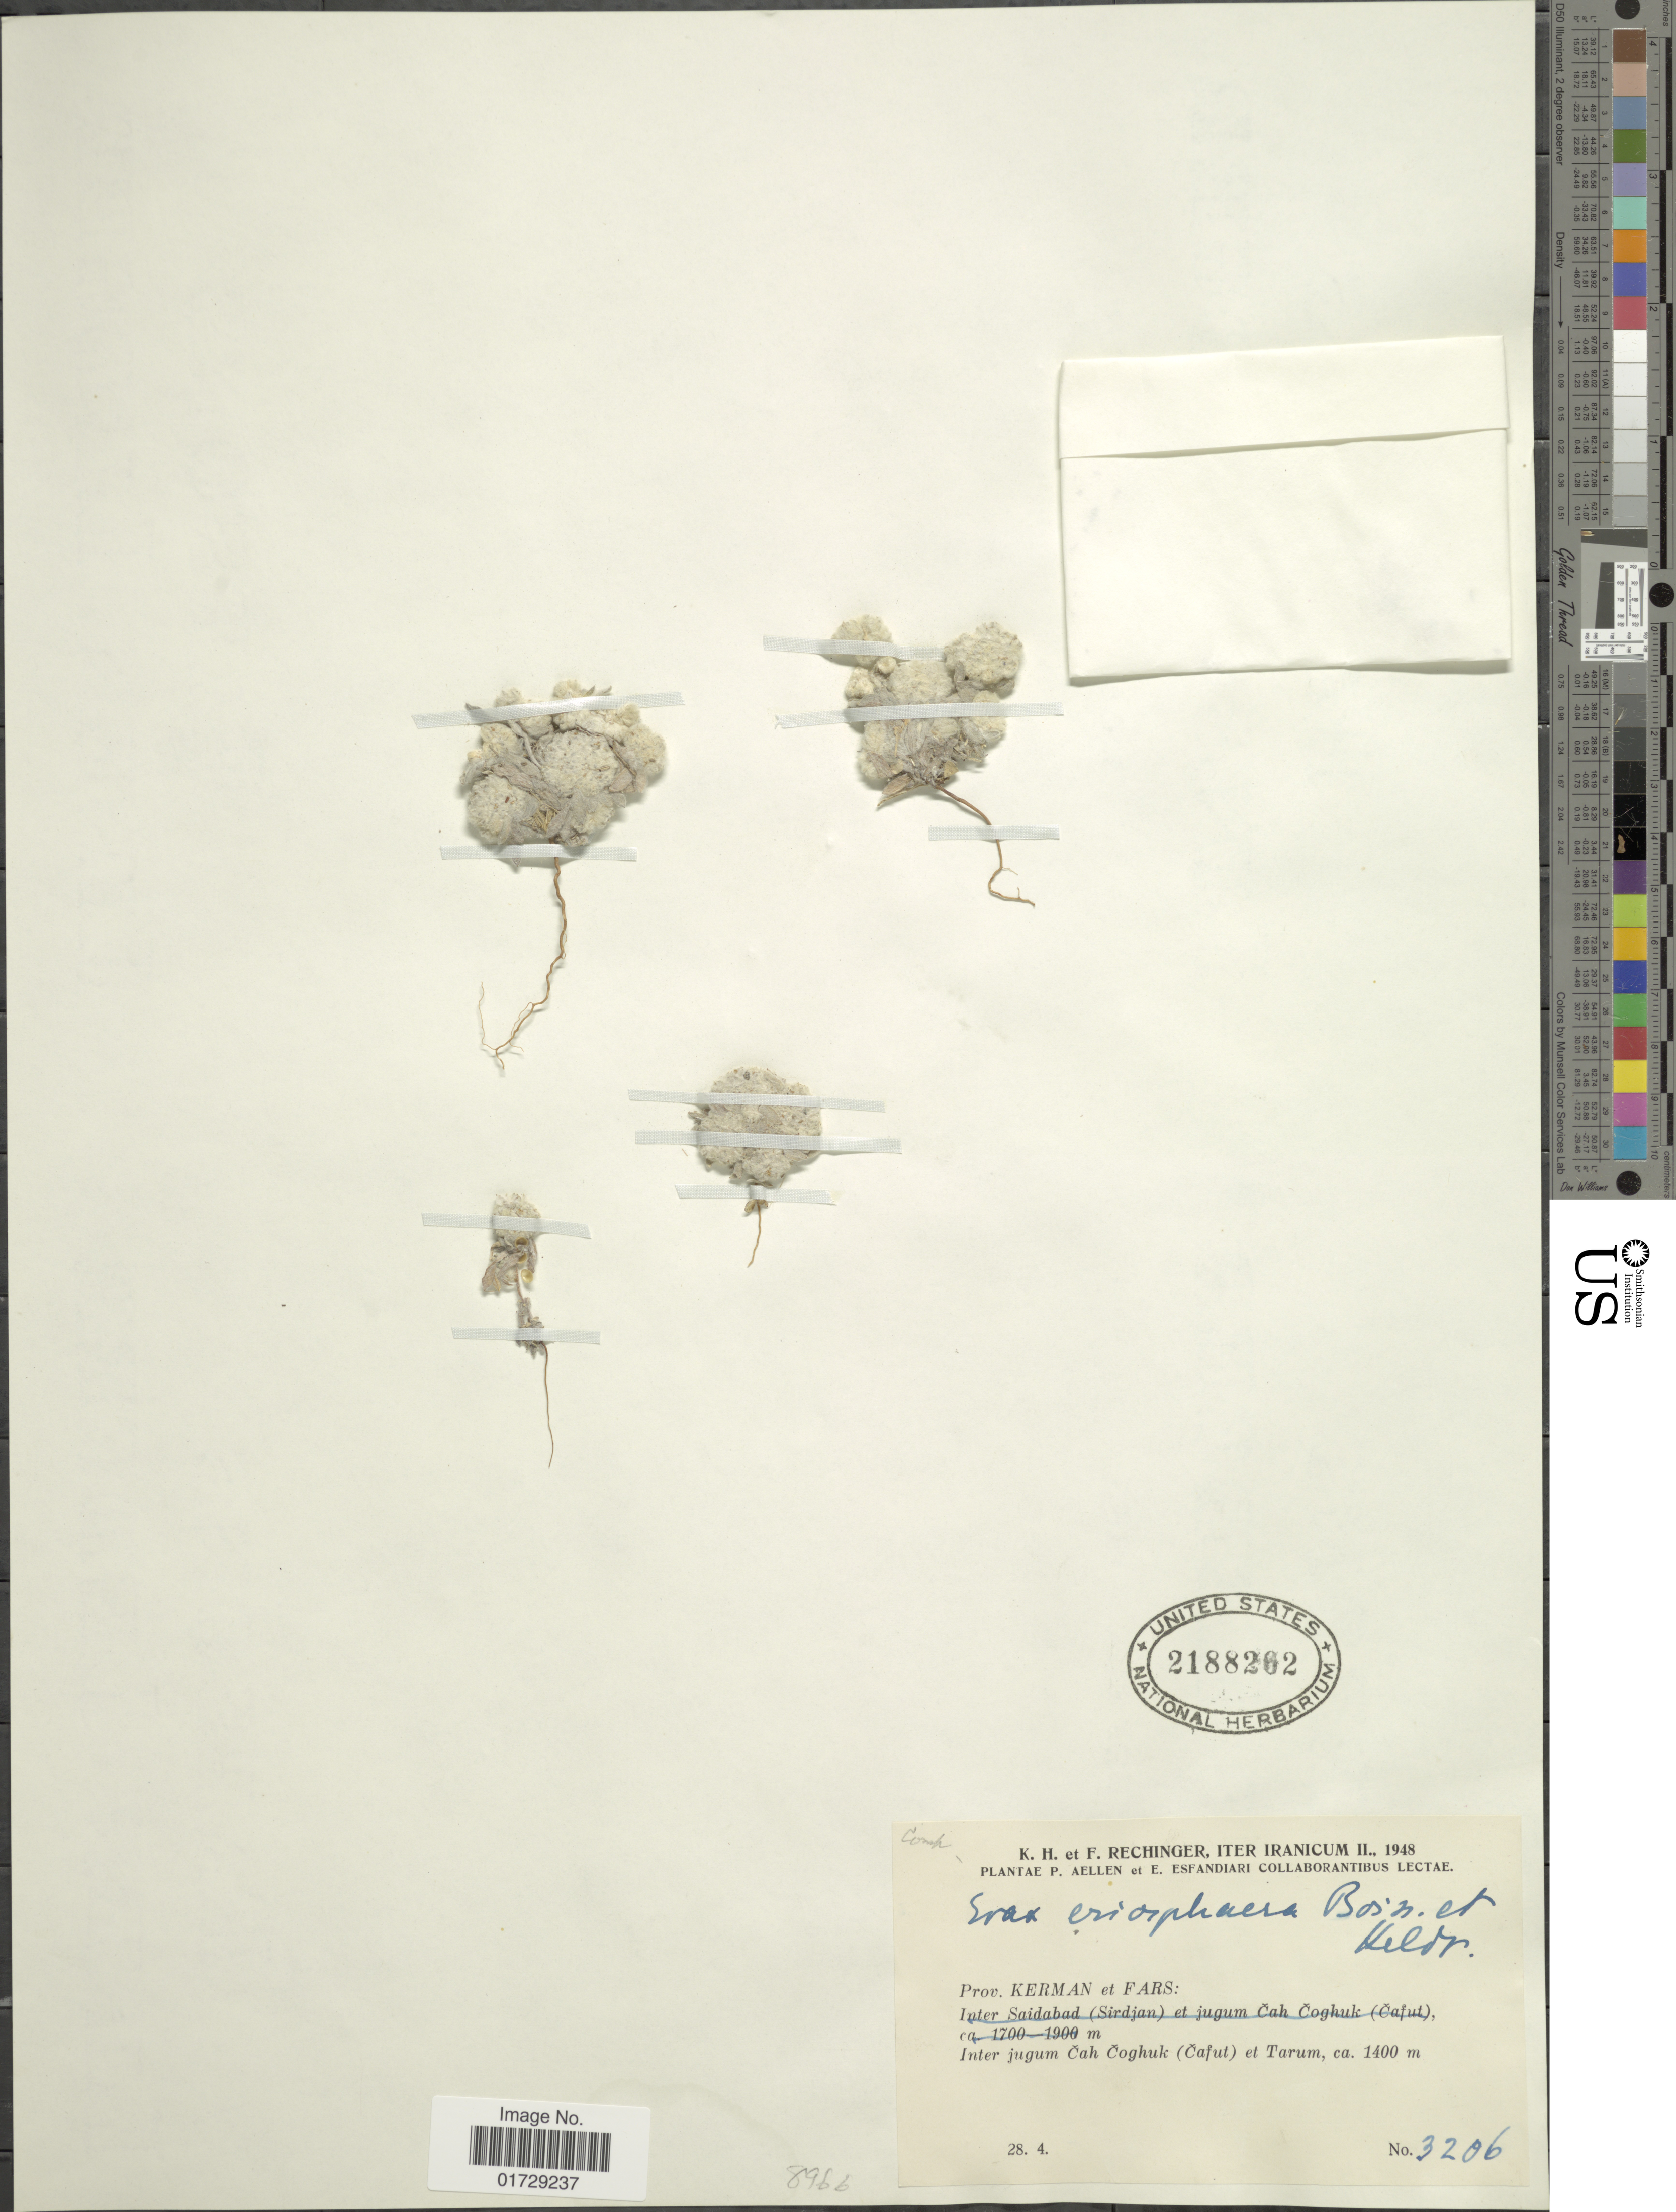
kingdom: Plantae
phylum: Tracheophyta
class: Magnoliopsida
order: Asterales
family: Asteraceae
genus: Evax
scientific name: Evax eriosphaera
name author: Boiss. & Heldr.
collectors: K. H. Rechinger & F. Rechinger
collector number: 3206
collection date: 1948-04-28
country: Spain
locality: Prov. Kerman et Fars, Inter jugum Cah Coghuk (Cafut) et Tarum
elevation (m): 1400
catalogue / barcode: US 2188262